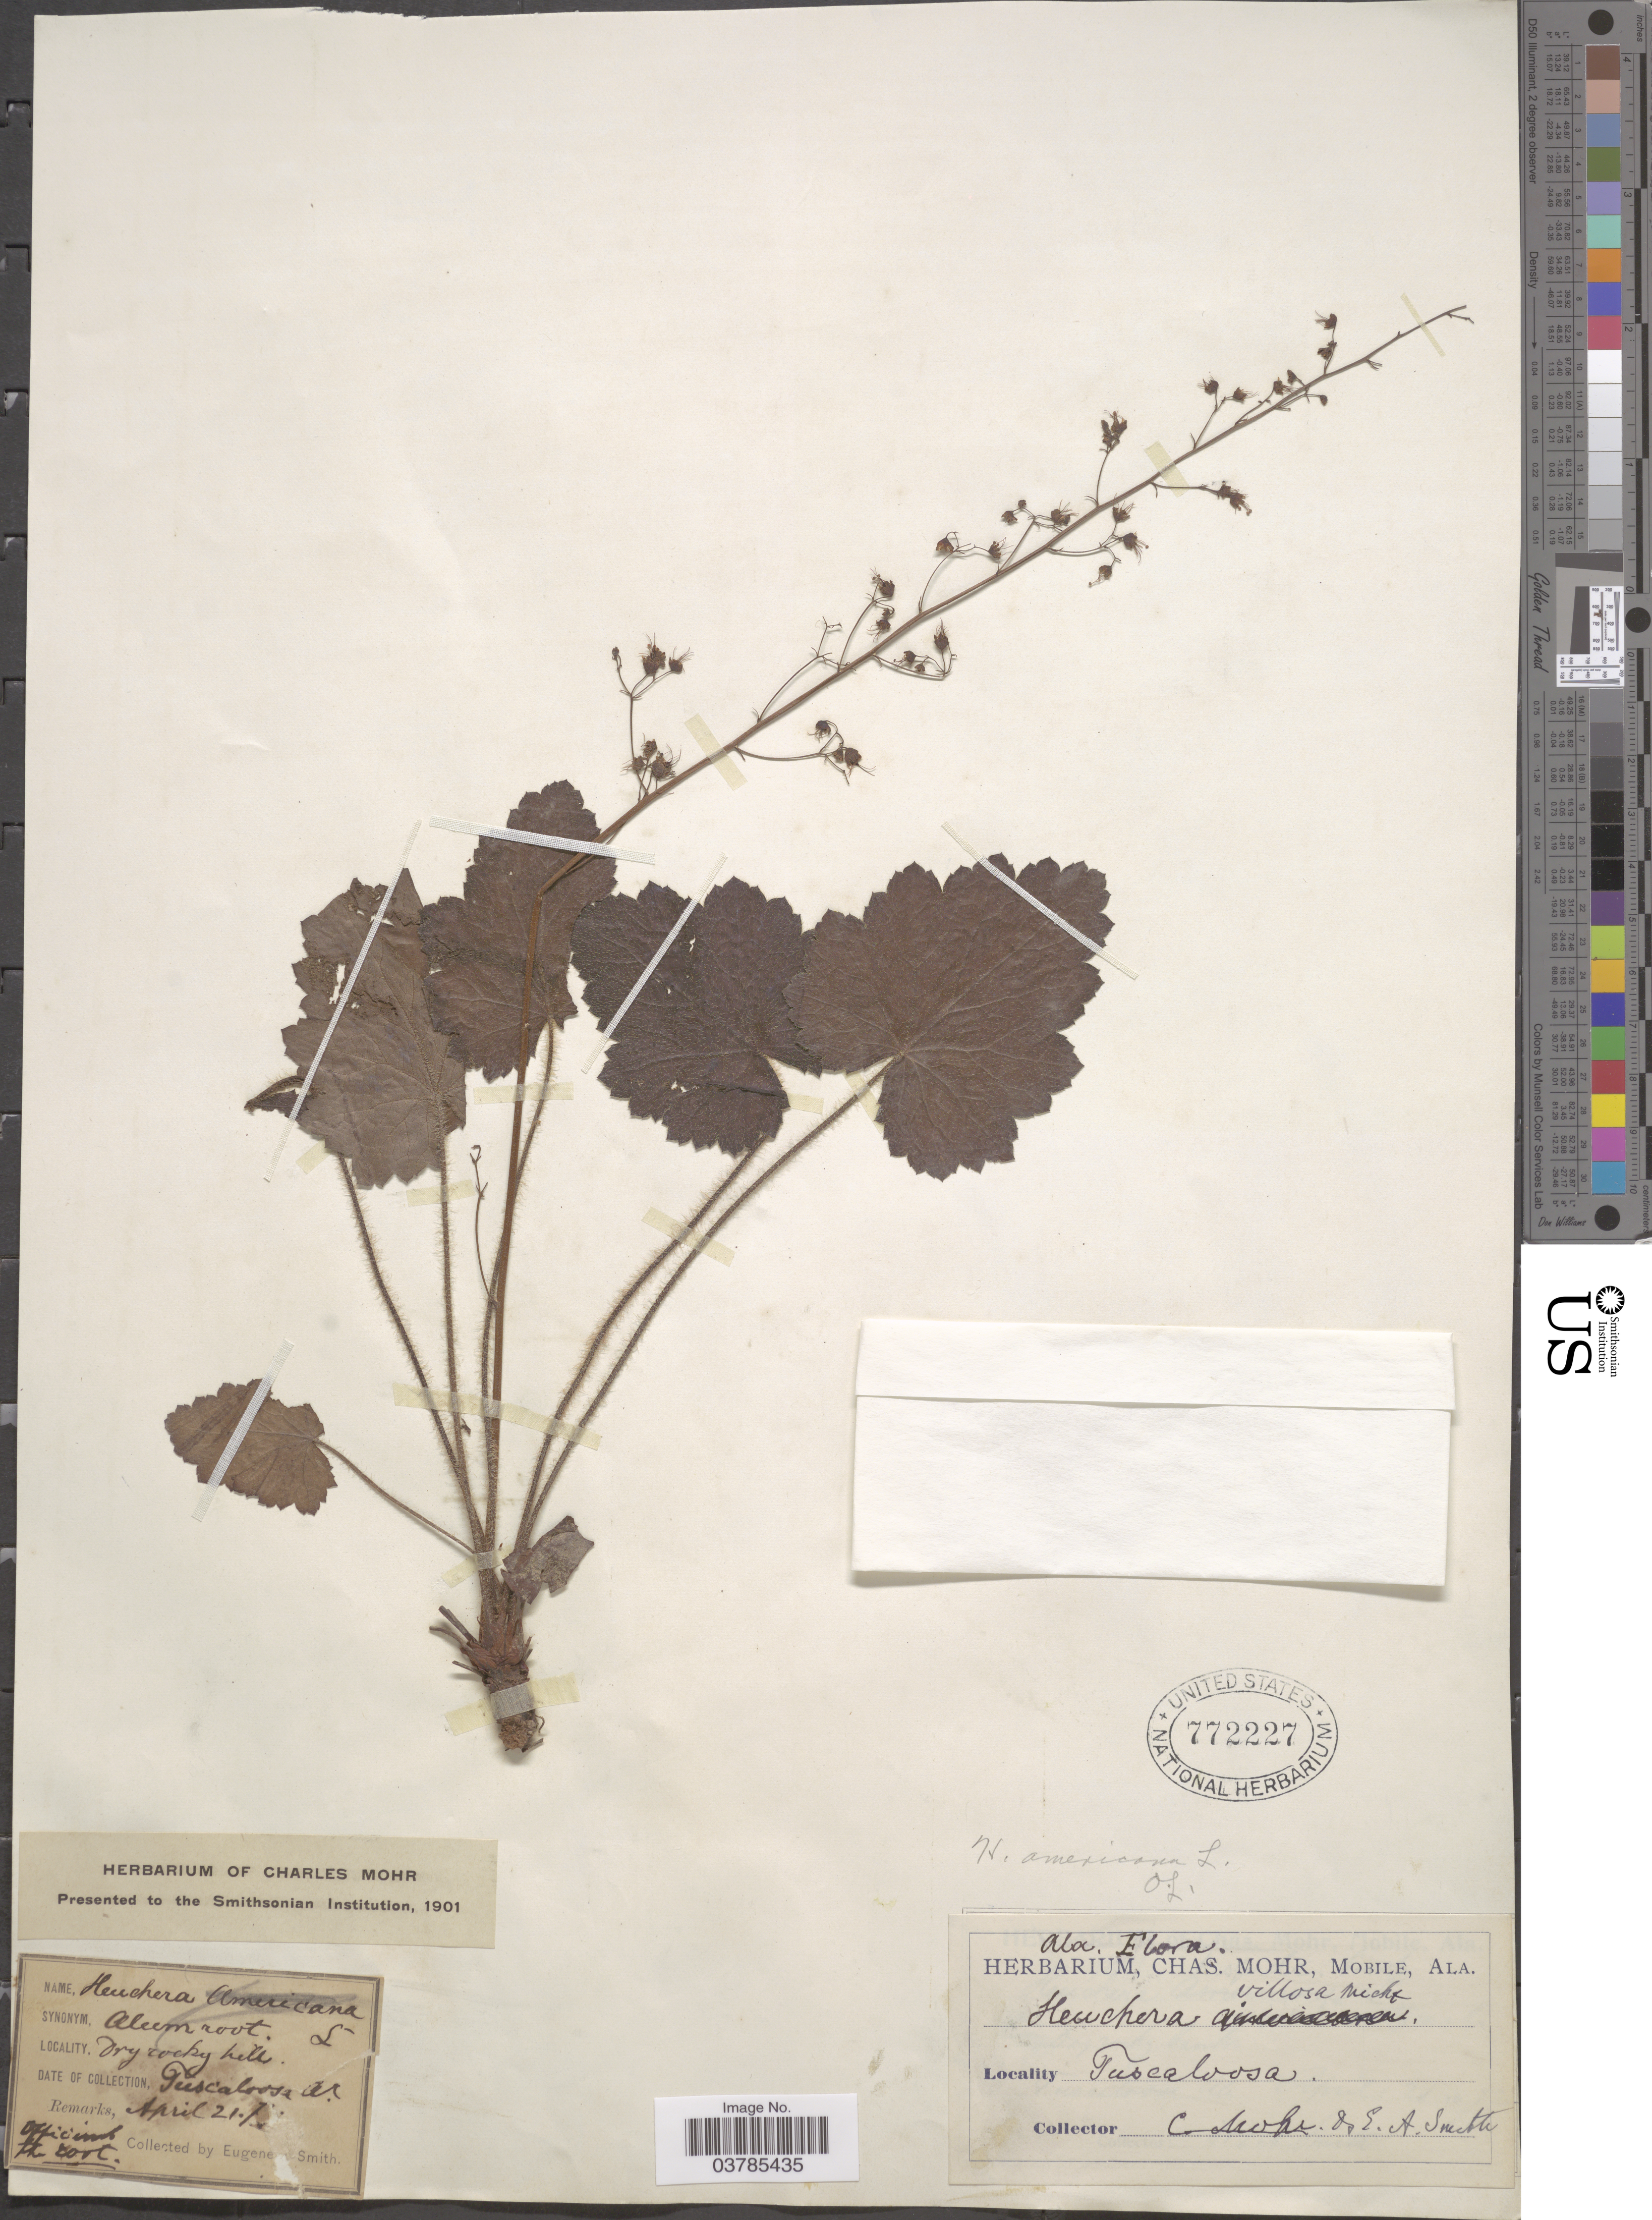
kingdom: Plantae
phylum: Tracheophyta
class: Magnoliopsida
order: Saxifragales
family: Saxifragaceae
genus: Heuchera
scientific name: Heuchera villosa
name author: Michx.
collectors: E. A. Smith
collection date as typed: Transcribed d/m/y: /4/21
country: United States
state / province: Alabama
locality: Tuscaloosa.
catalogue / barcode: US 772227